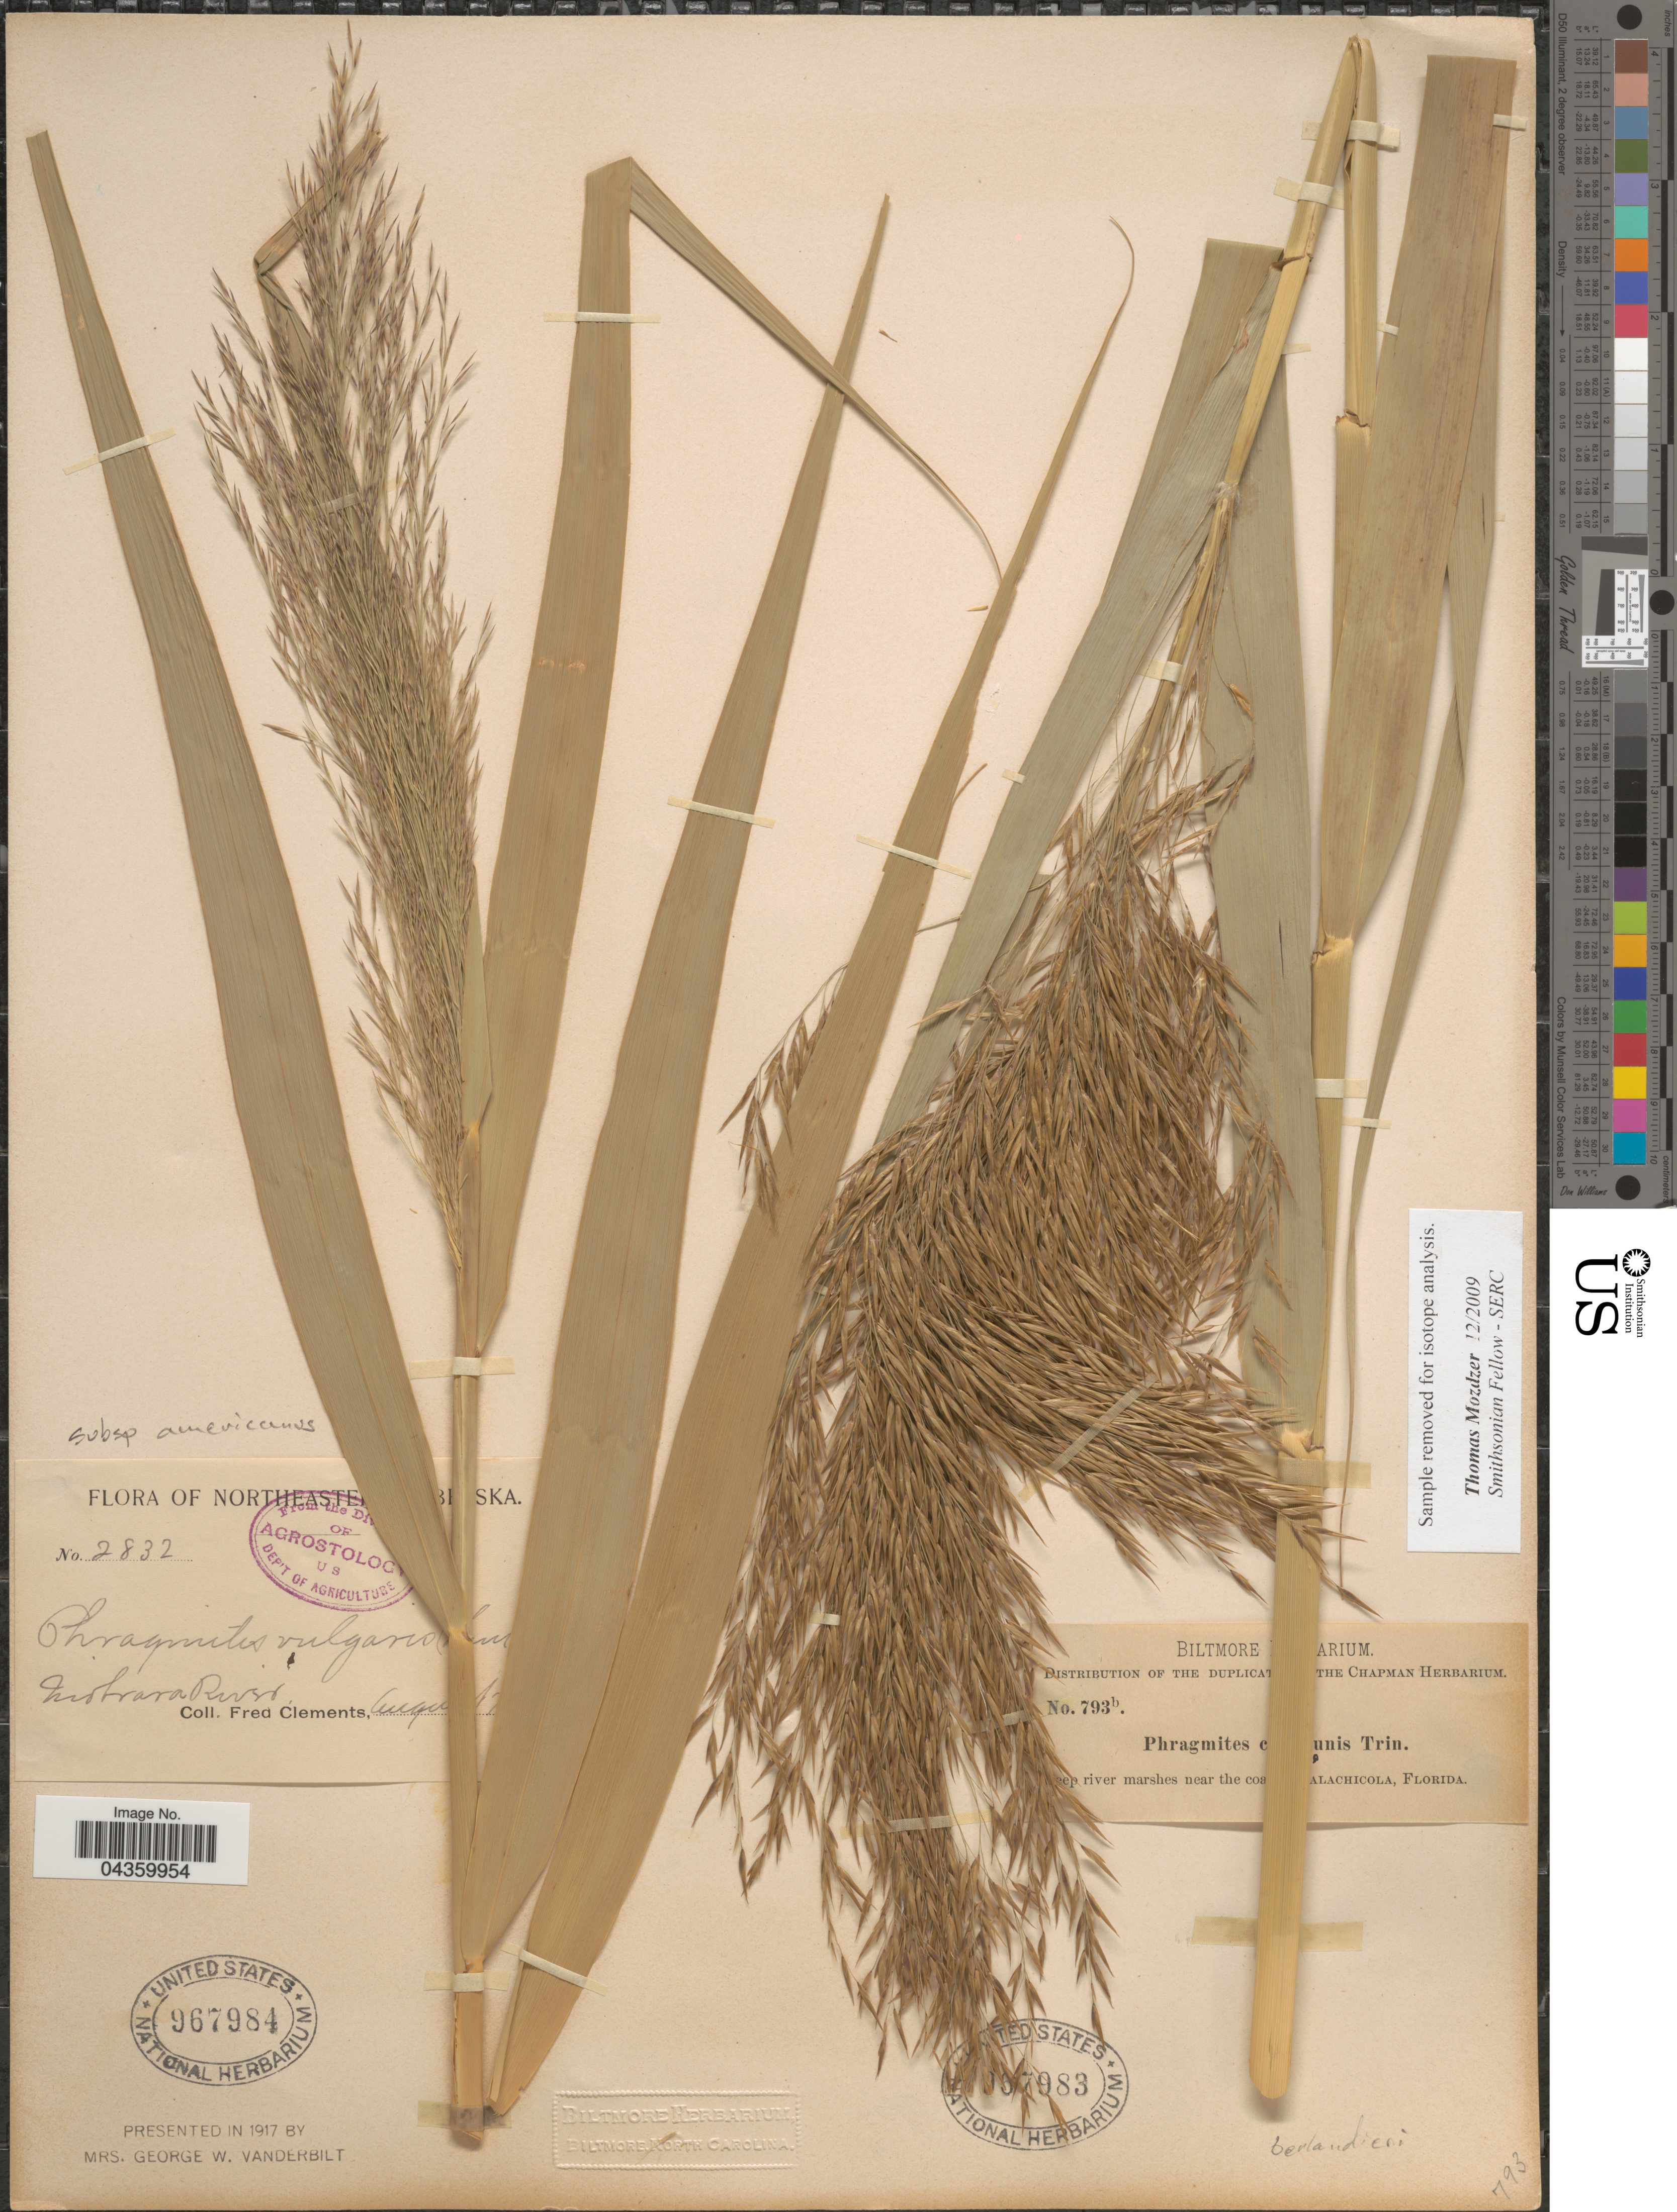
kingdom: Plantae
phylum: Tracheophyta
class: Liliopsida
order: Poales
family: Poaceae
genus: Phragmites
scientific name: Phragmites australis subsp. berlandieri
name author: (E. Fourn.) Saltonstall & Hauber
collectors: F. Clements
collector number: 2832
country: United States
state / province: Nebraska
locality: Niobrara River.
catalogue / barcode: US 967984